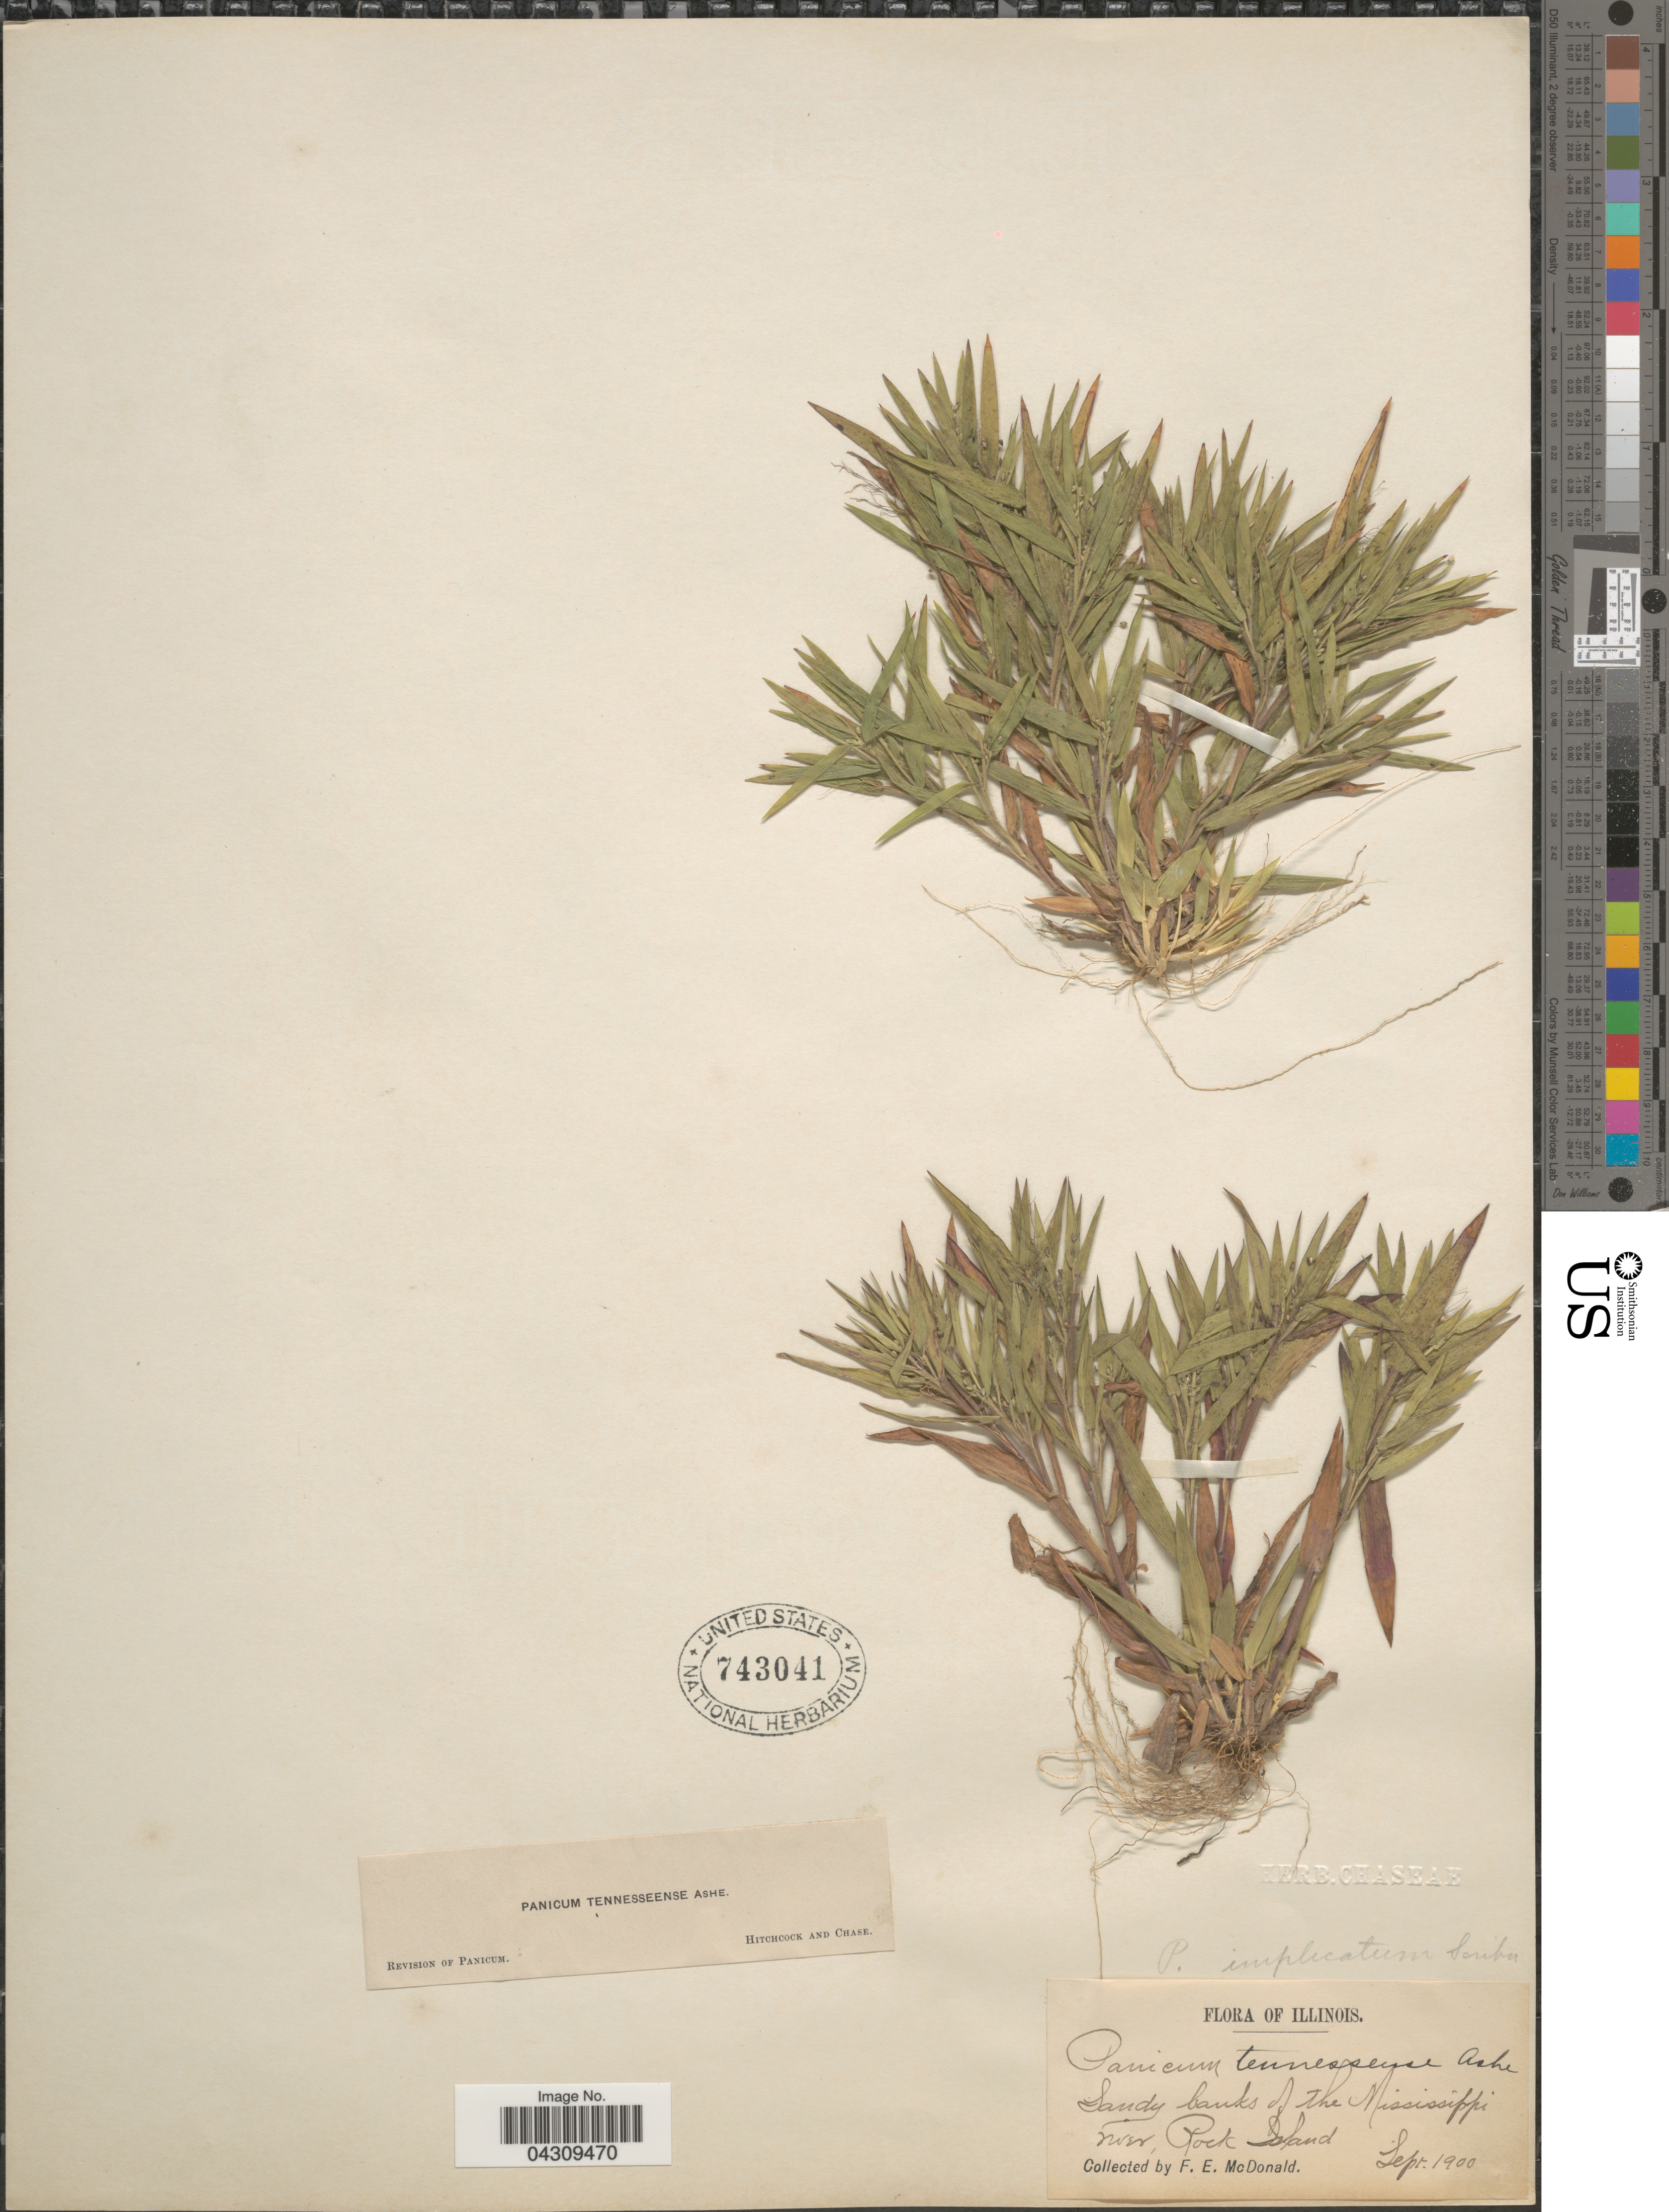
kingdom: Plantae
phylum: Tracheophyta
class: Liliopsida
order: Poales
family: Poaceae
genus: Dichanthelium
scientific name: Dichanthelium acuminatum var. acuminatum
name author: (Sw.) Gould & C.A. Clark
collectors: F. E. McDonald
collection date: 1900-09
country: United States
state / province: Illinois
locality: Sandy banks of the Mississippi river, Rock Island.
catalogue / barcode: US 743041